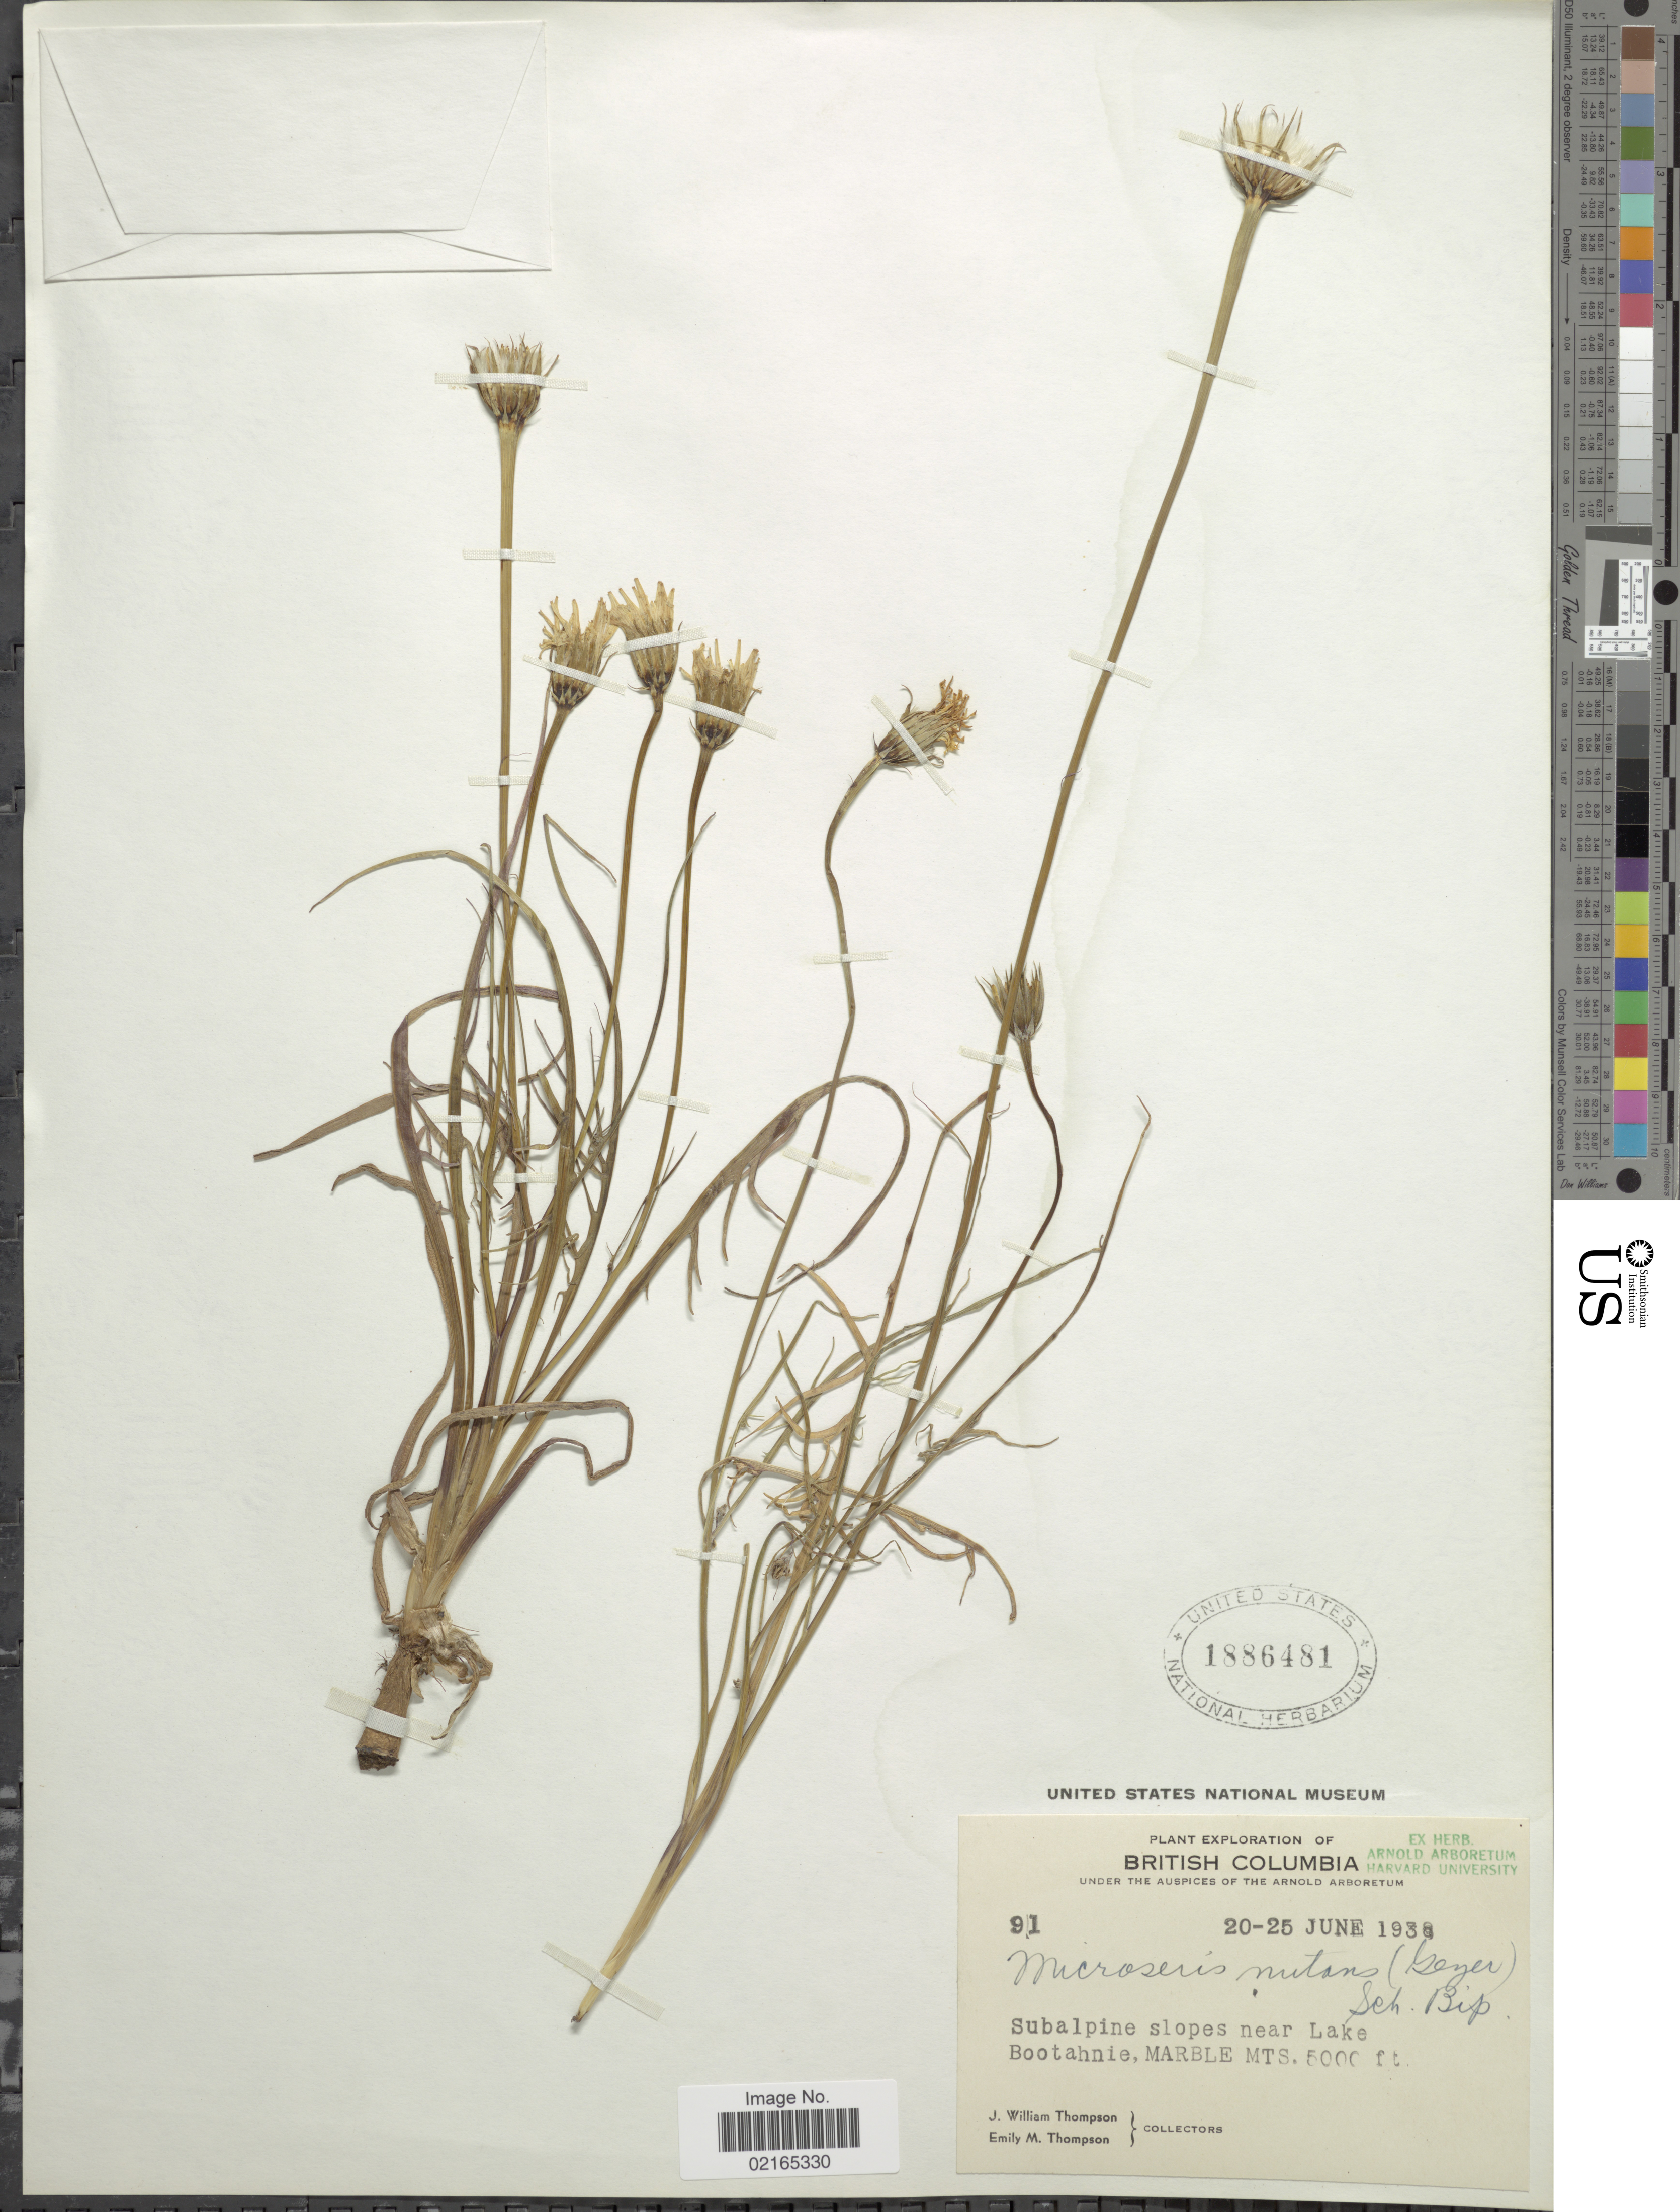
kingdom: Plantae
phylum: Tracheophyta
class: Magnoliopsida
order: Asterales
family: Asteraceae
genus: Microseris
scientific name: Microseris nutans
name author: (Hook.) Sch. Bip.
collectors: J. W. Thompson & E. M. Thompson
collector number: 91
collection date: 1930-06-20/1930-06-25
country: Canada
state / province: British Columbia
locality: Subalpine slopes near Lake Bootahnie, Marble Mts.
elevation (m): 1524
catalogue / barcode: US 1886481